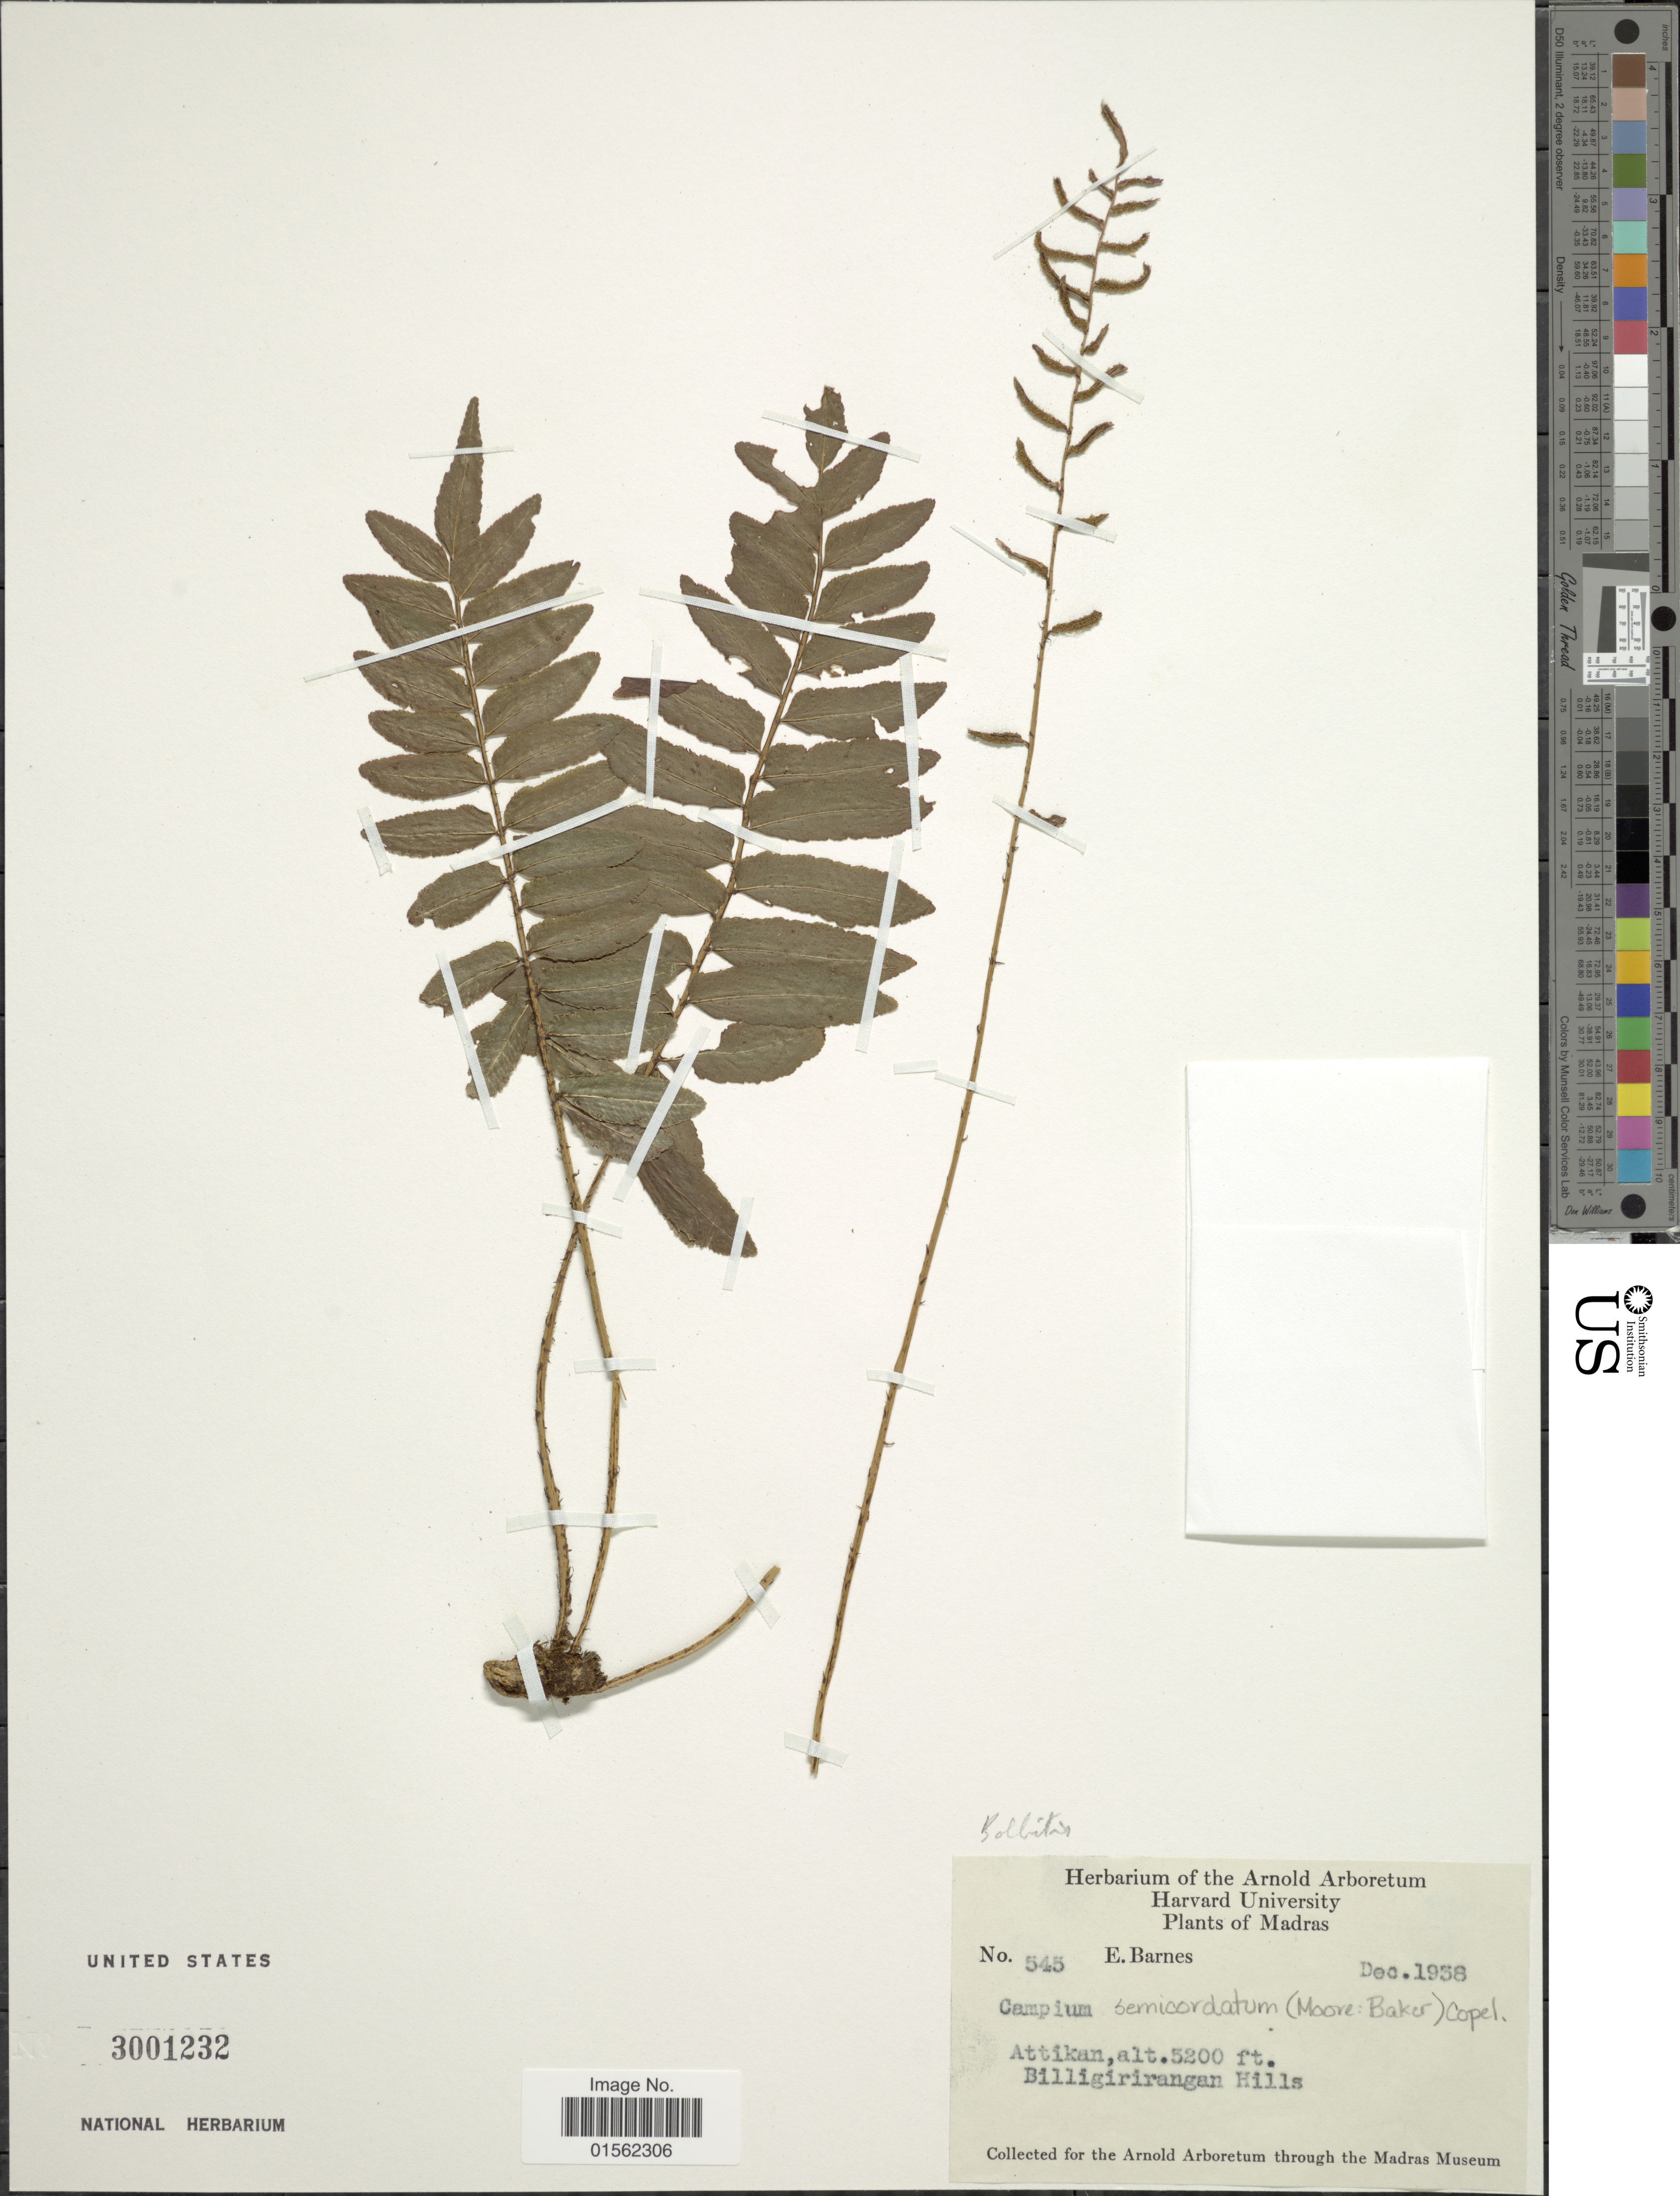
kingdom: Plantae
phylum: Tracheophyta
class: Polypodiopsida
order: Polypodiales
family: Dryopteridaceae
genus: Bolbitis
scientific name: Bolbitis semicordata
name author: (Baker) Ching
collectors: E. Barnes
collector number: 545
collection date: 1938-12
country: India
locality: Madras, Attikan, Boilligirirangan Hills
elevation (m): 1585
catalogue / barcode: US 3001232